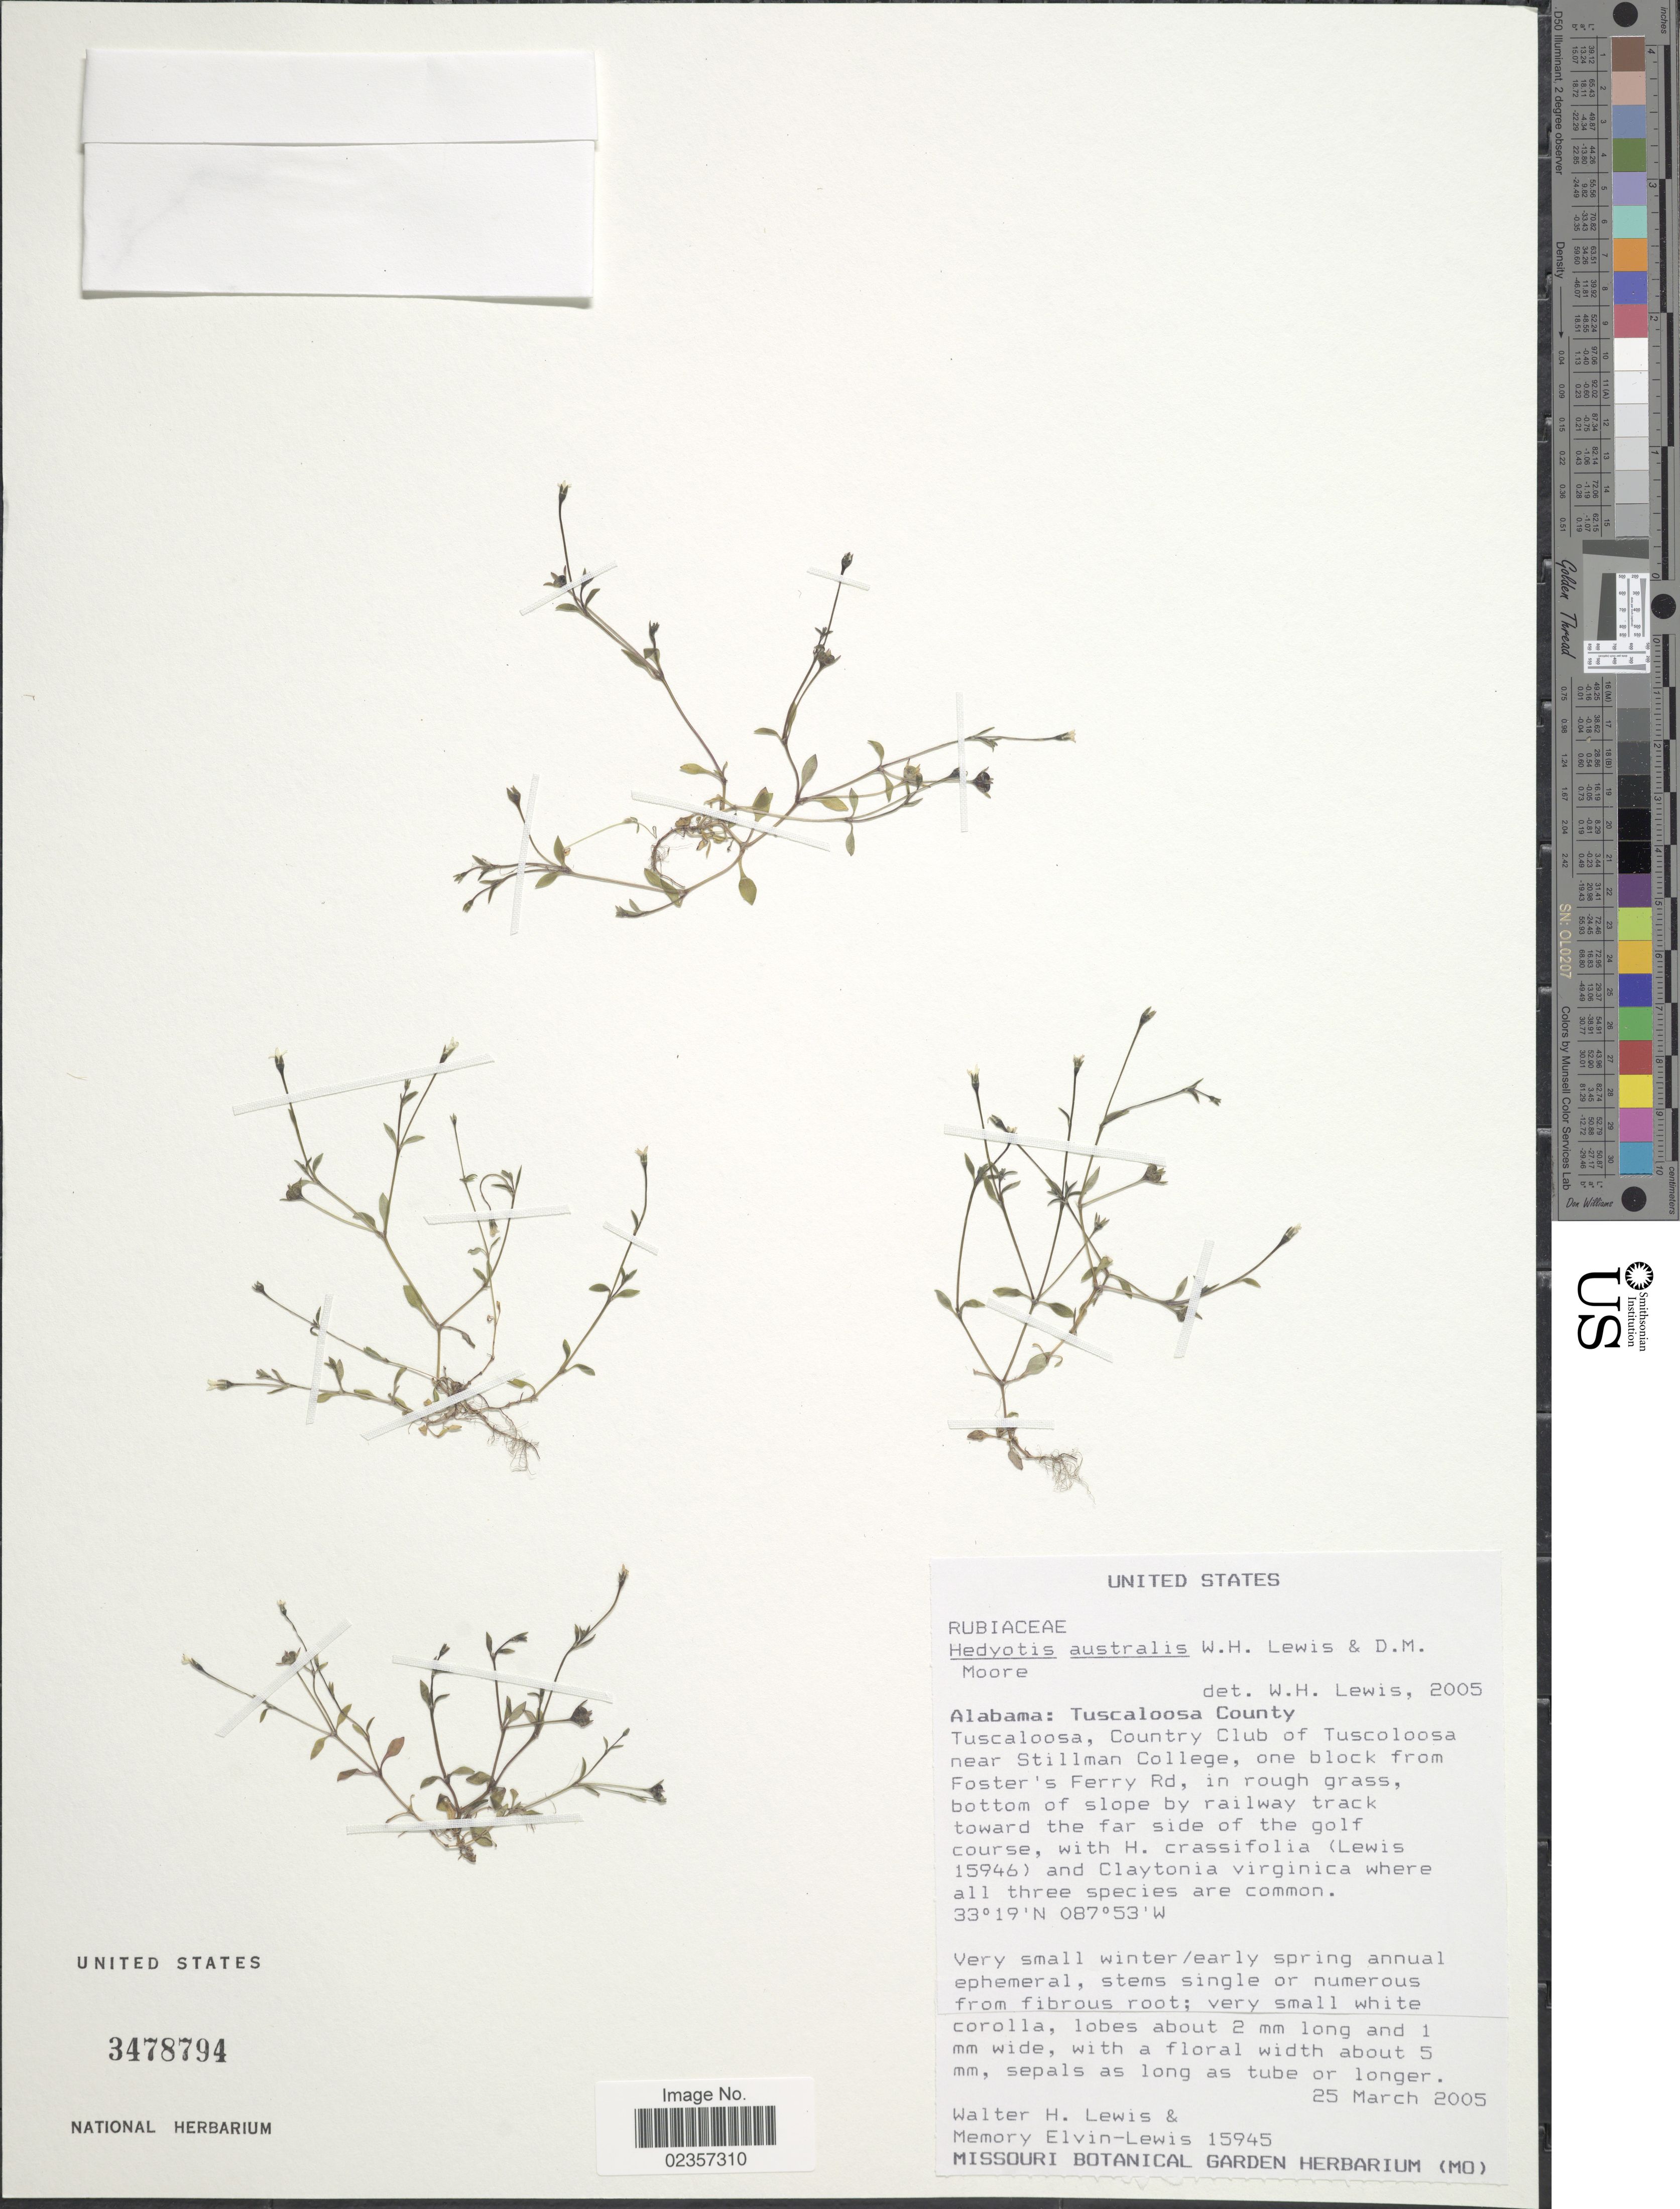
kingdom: Plantae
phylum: Tracheophyta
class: Magnoliopsida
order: Gentianales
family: Rubiaceae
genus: Houstonia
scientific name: Houstonia micrantha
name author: (Shinners) Terrell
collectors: W. H. Lewis & M. Elvin-Lewis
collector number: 15945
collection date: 2005-03-25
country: United States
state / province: Alabama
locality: Tuscaloosa County. Tuscaloosa, Country Club of tuscaloosa near Stillman College, one block from Foster's Ferry Rd, in rough grass, bottom of slope by railway track toward the far side of the golf course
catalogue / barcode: US 3478794